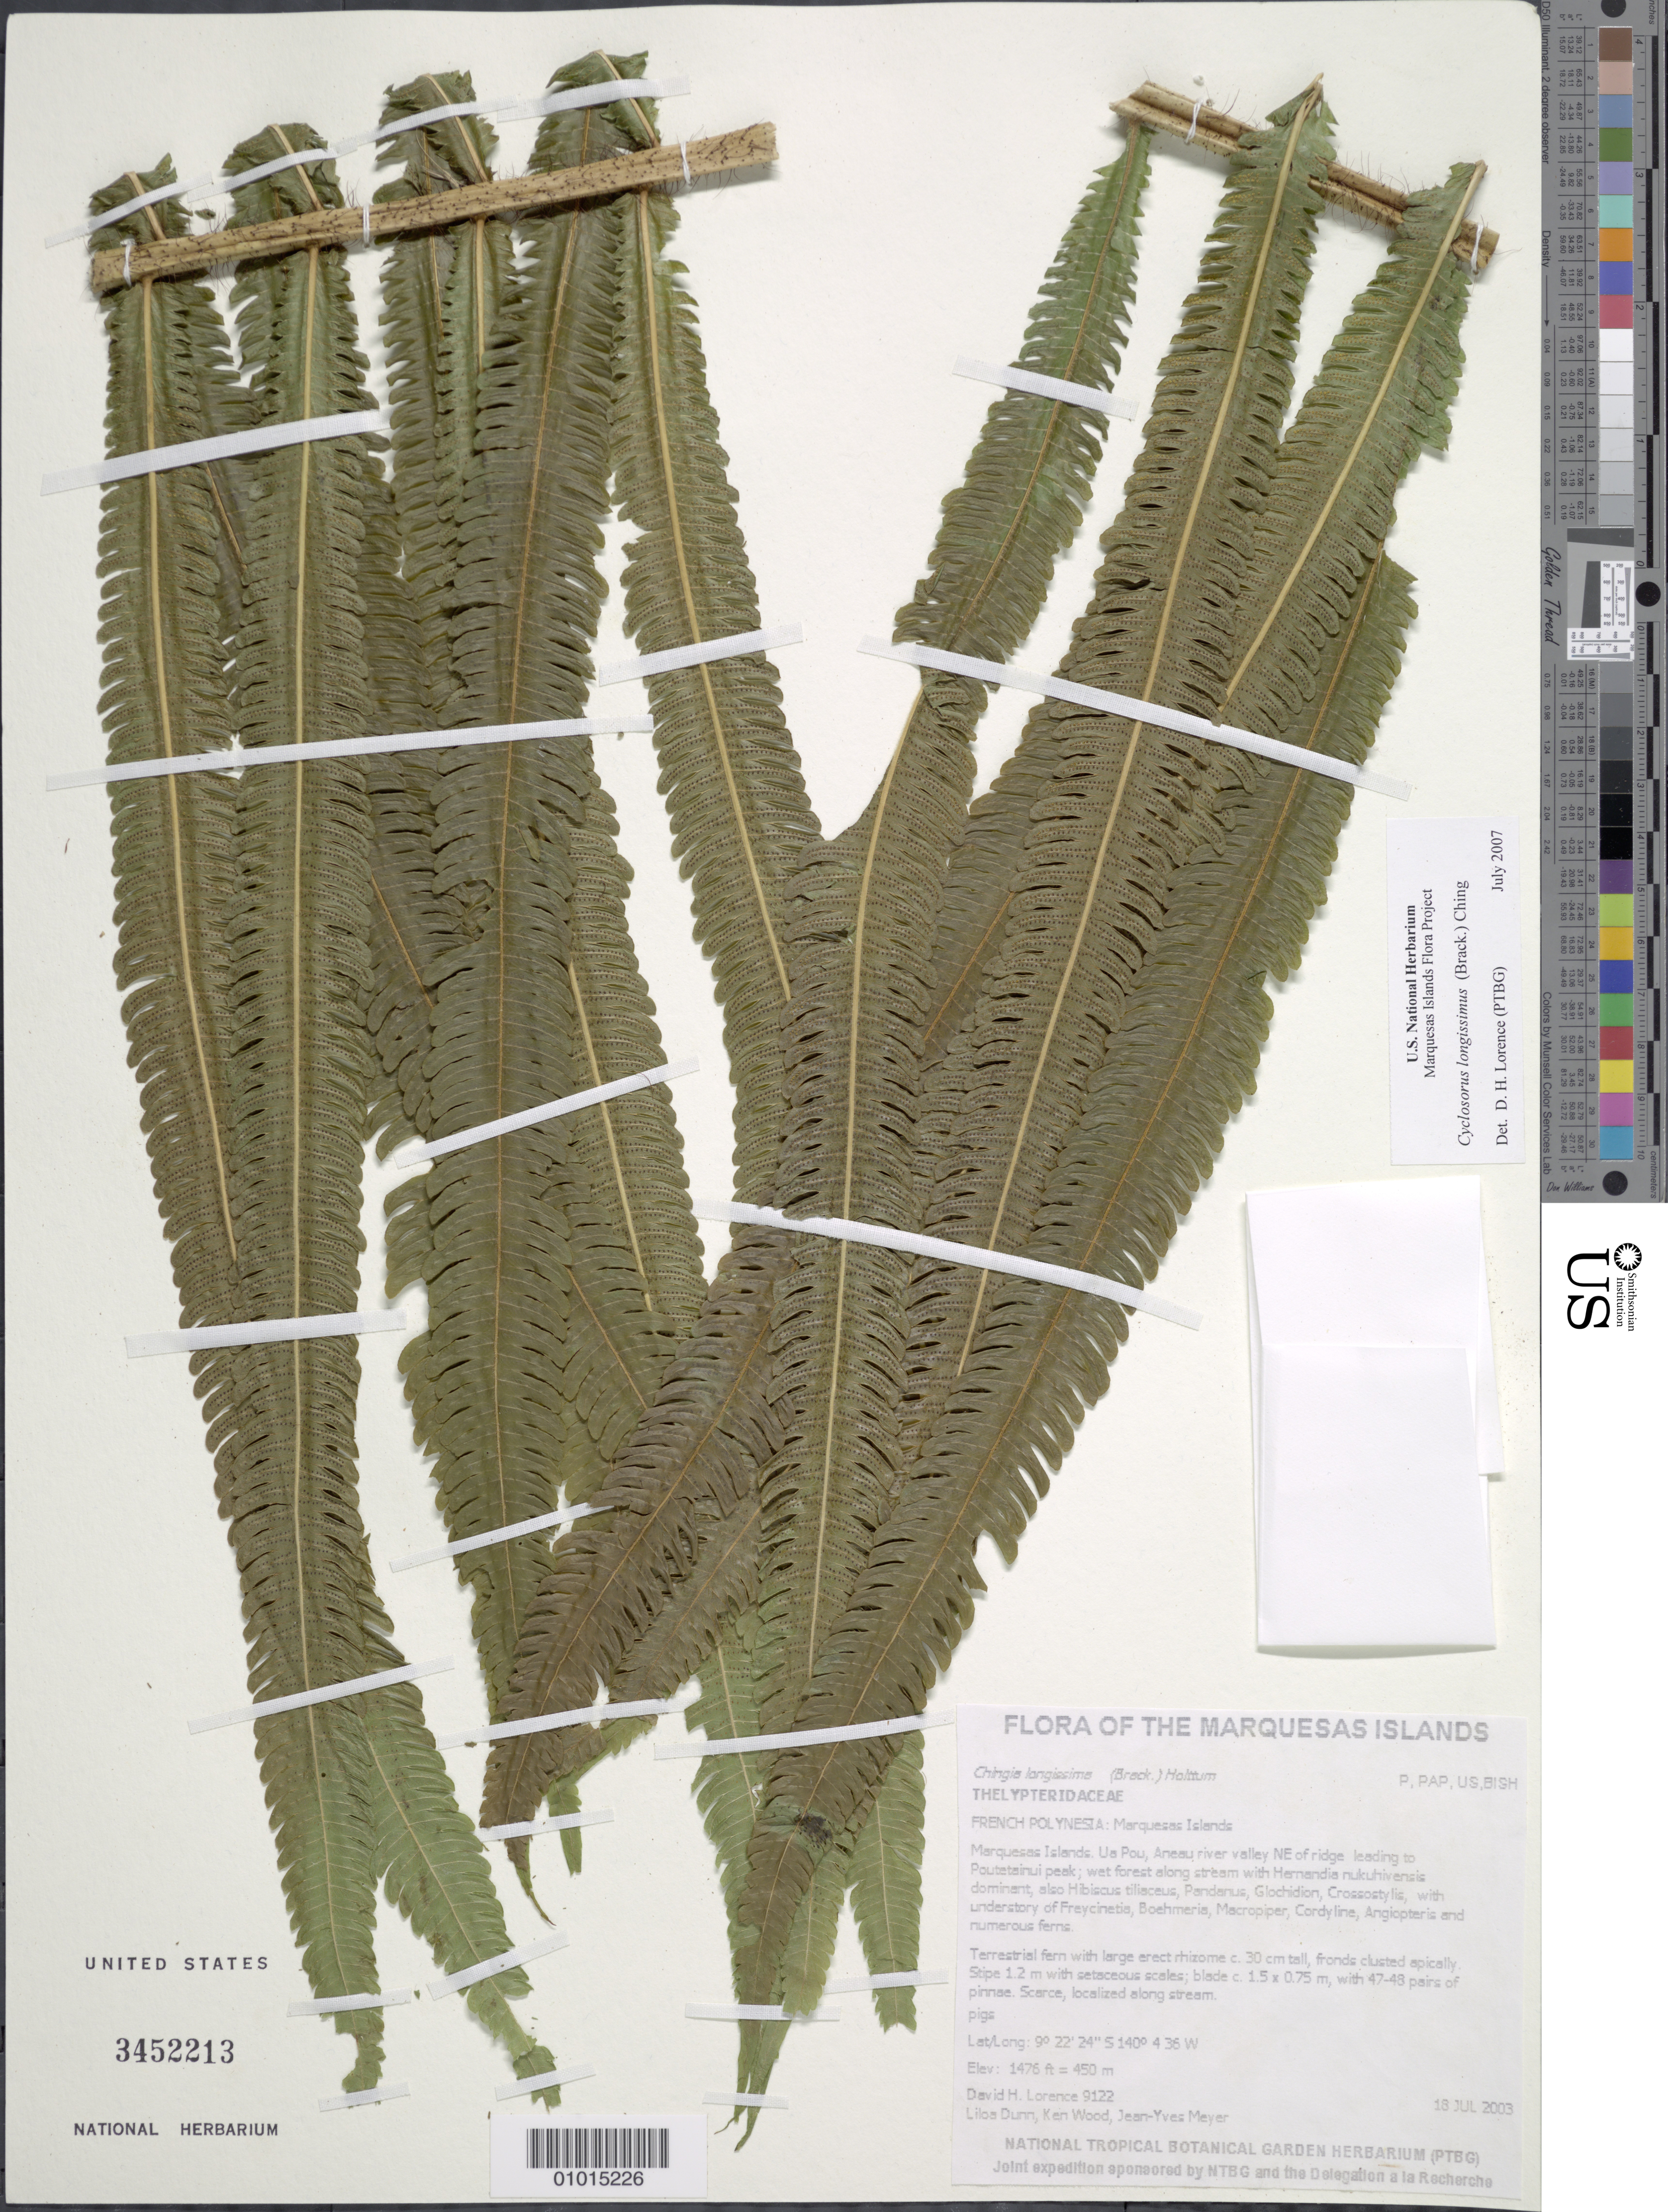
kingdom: Plantae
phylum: Tracheophyta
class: Polypodiopsida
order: Polypodiales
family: Thelypteridaceae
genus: Chingia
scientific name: Chingia longissima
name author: (Brack.) Holttum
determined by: Wagner, W. L., (BOT), Smithsonian Institution - National Museum of Natural History (UNITED STATES)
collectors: D. Lorence, L. Dunn, K. R. Wood & J.-Y. Meyer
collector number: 9122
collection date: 2003-07-18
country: French Polynesia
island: Ua Pou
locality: Aneau river valley, NE of ridge leading to Poutetainui peak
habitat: Wet forest along stream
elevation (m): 450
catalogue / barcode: US 3452213